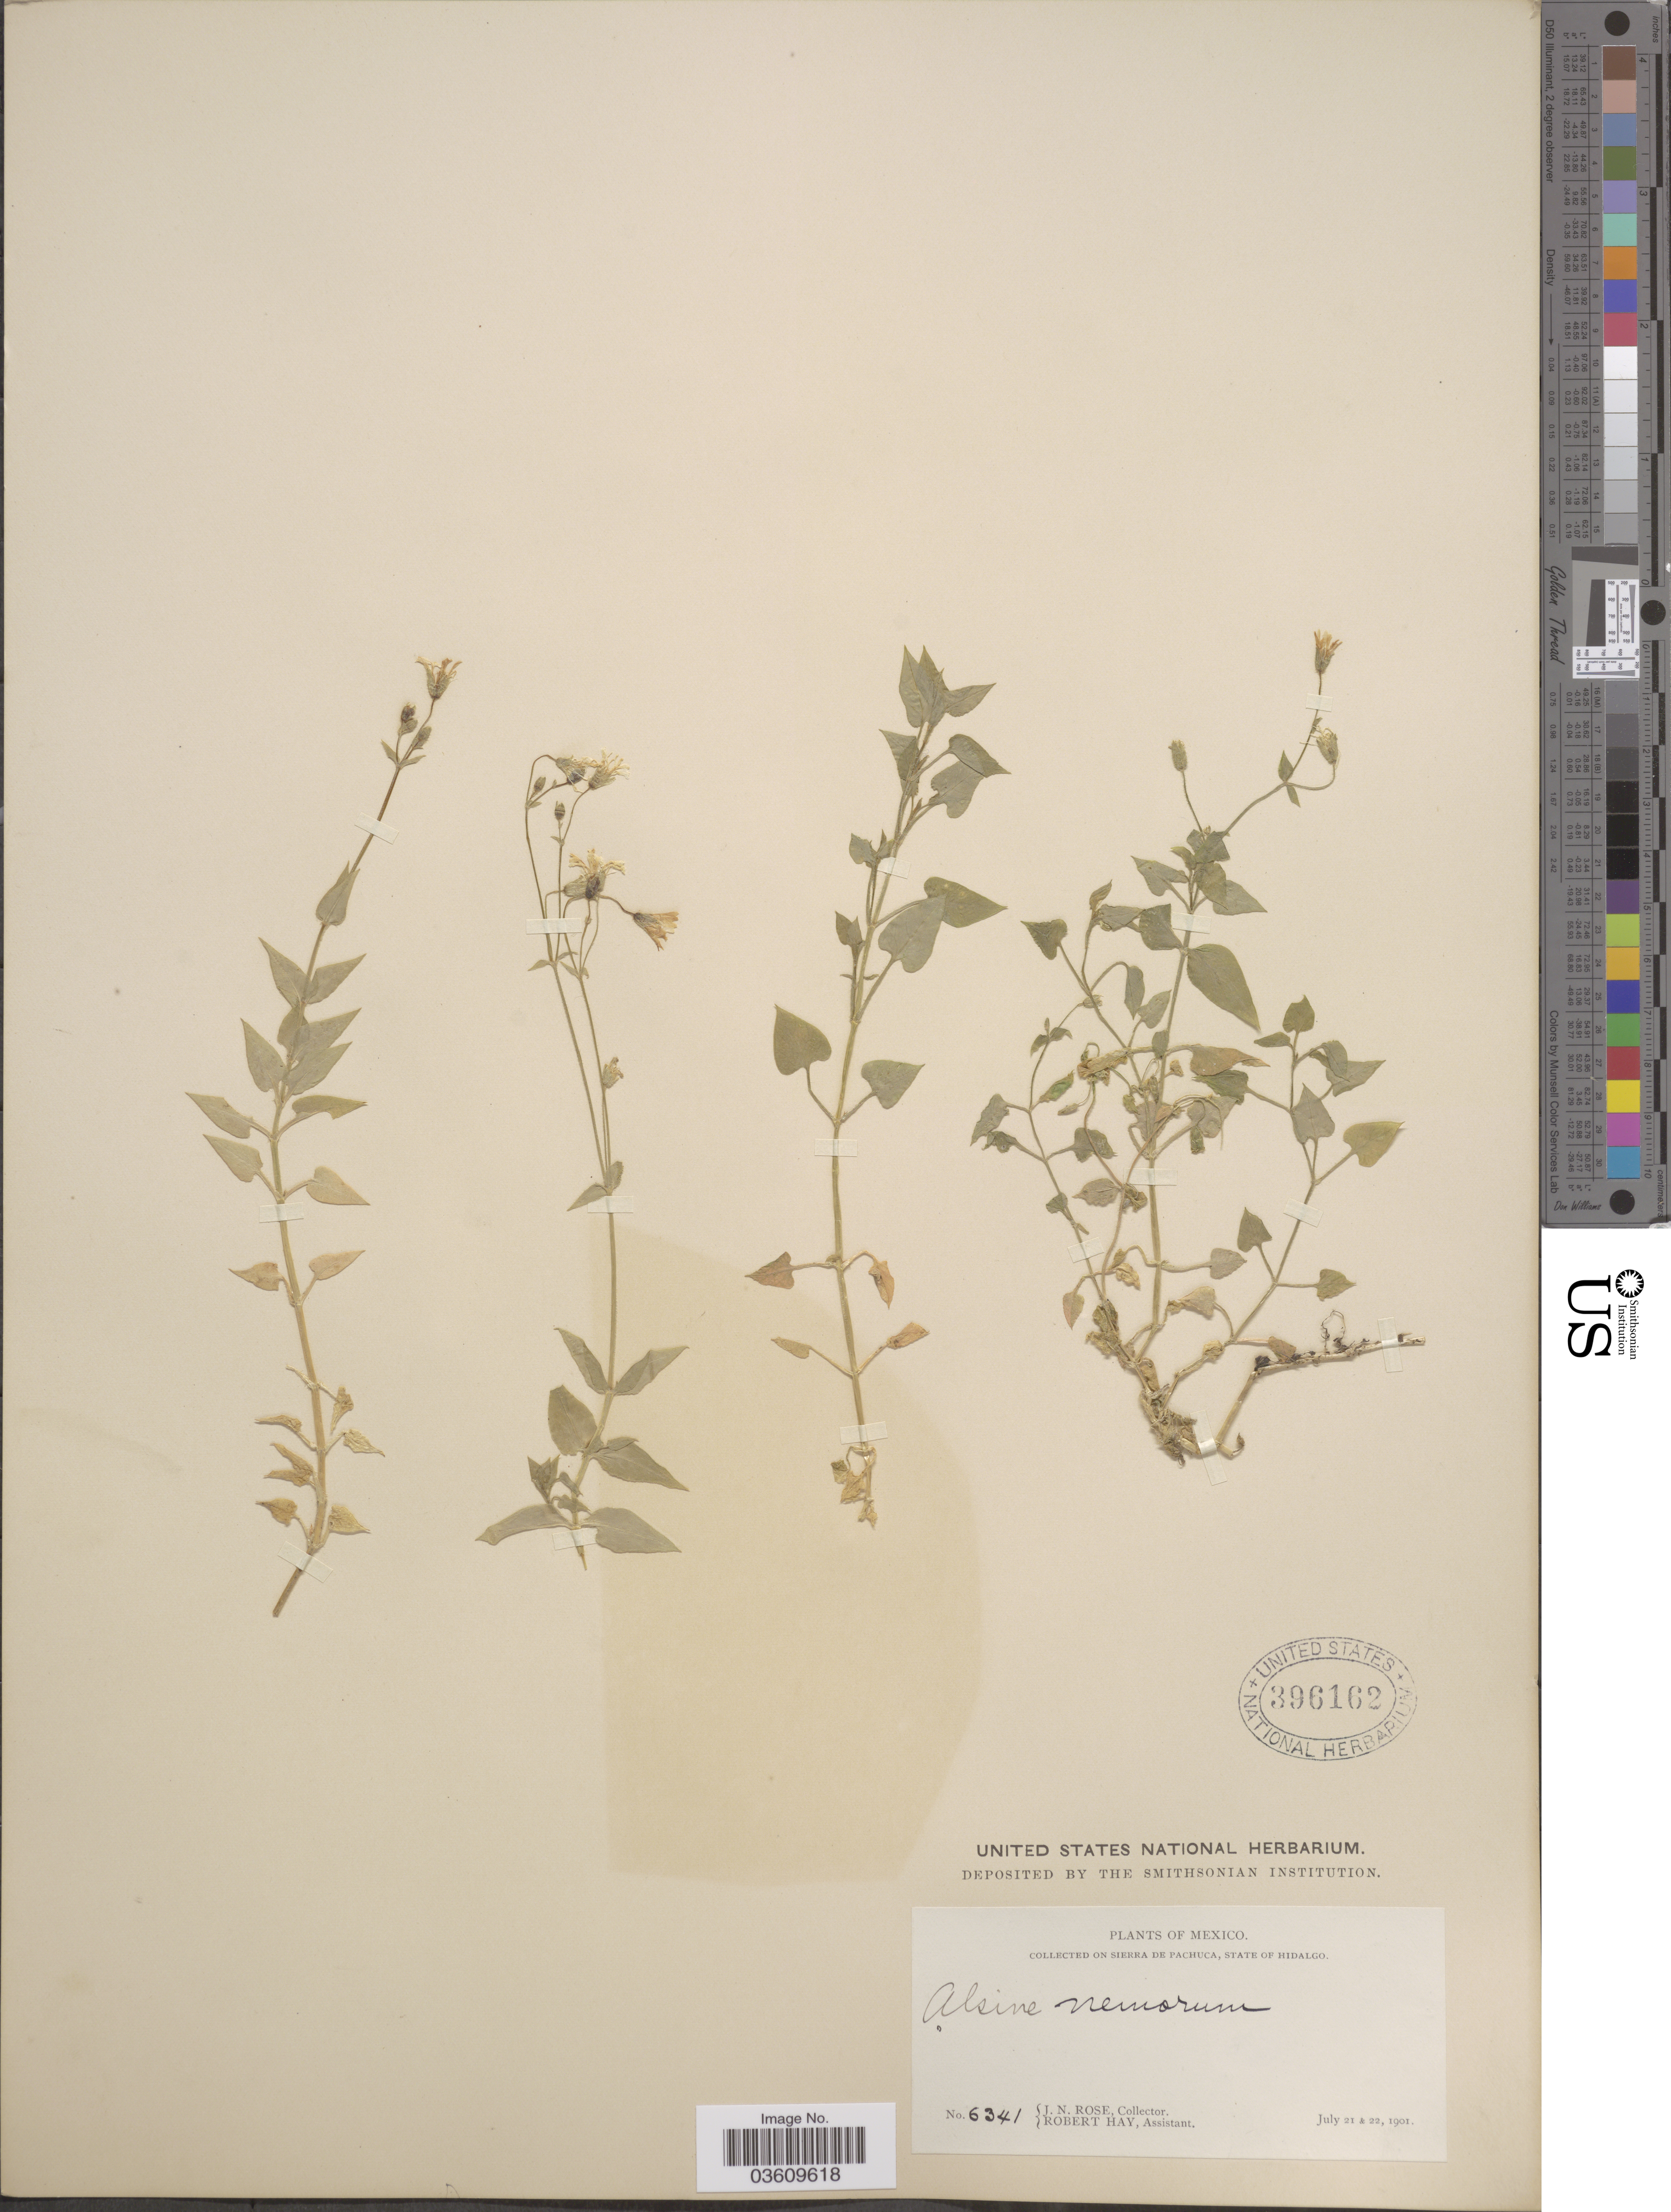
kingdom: Plantae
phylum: Tracheophyta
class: Magnoliopsida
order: Caryophyllales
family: Caryophyllaceae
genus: Stellaria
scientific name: Stellaria cuspidata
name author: Willd. ex Schltdl.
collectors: J. N. Rose & R. Hay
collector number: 6341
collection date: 1901-07-21/1901-07-22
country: Mexico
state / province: Hidalgo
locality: Sierra de Pachuca.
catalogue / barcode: US 396162